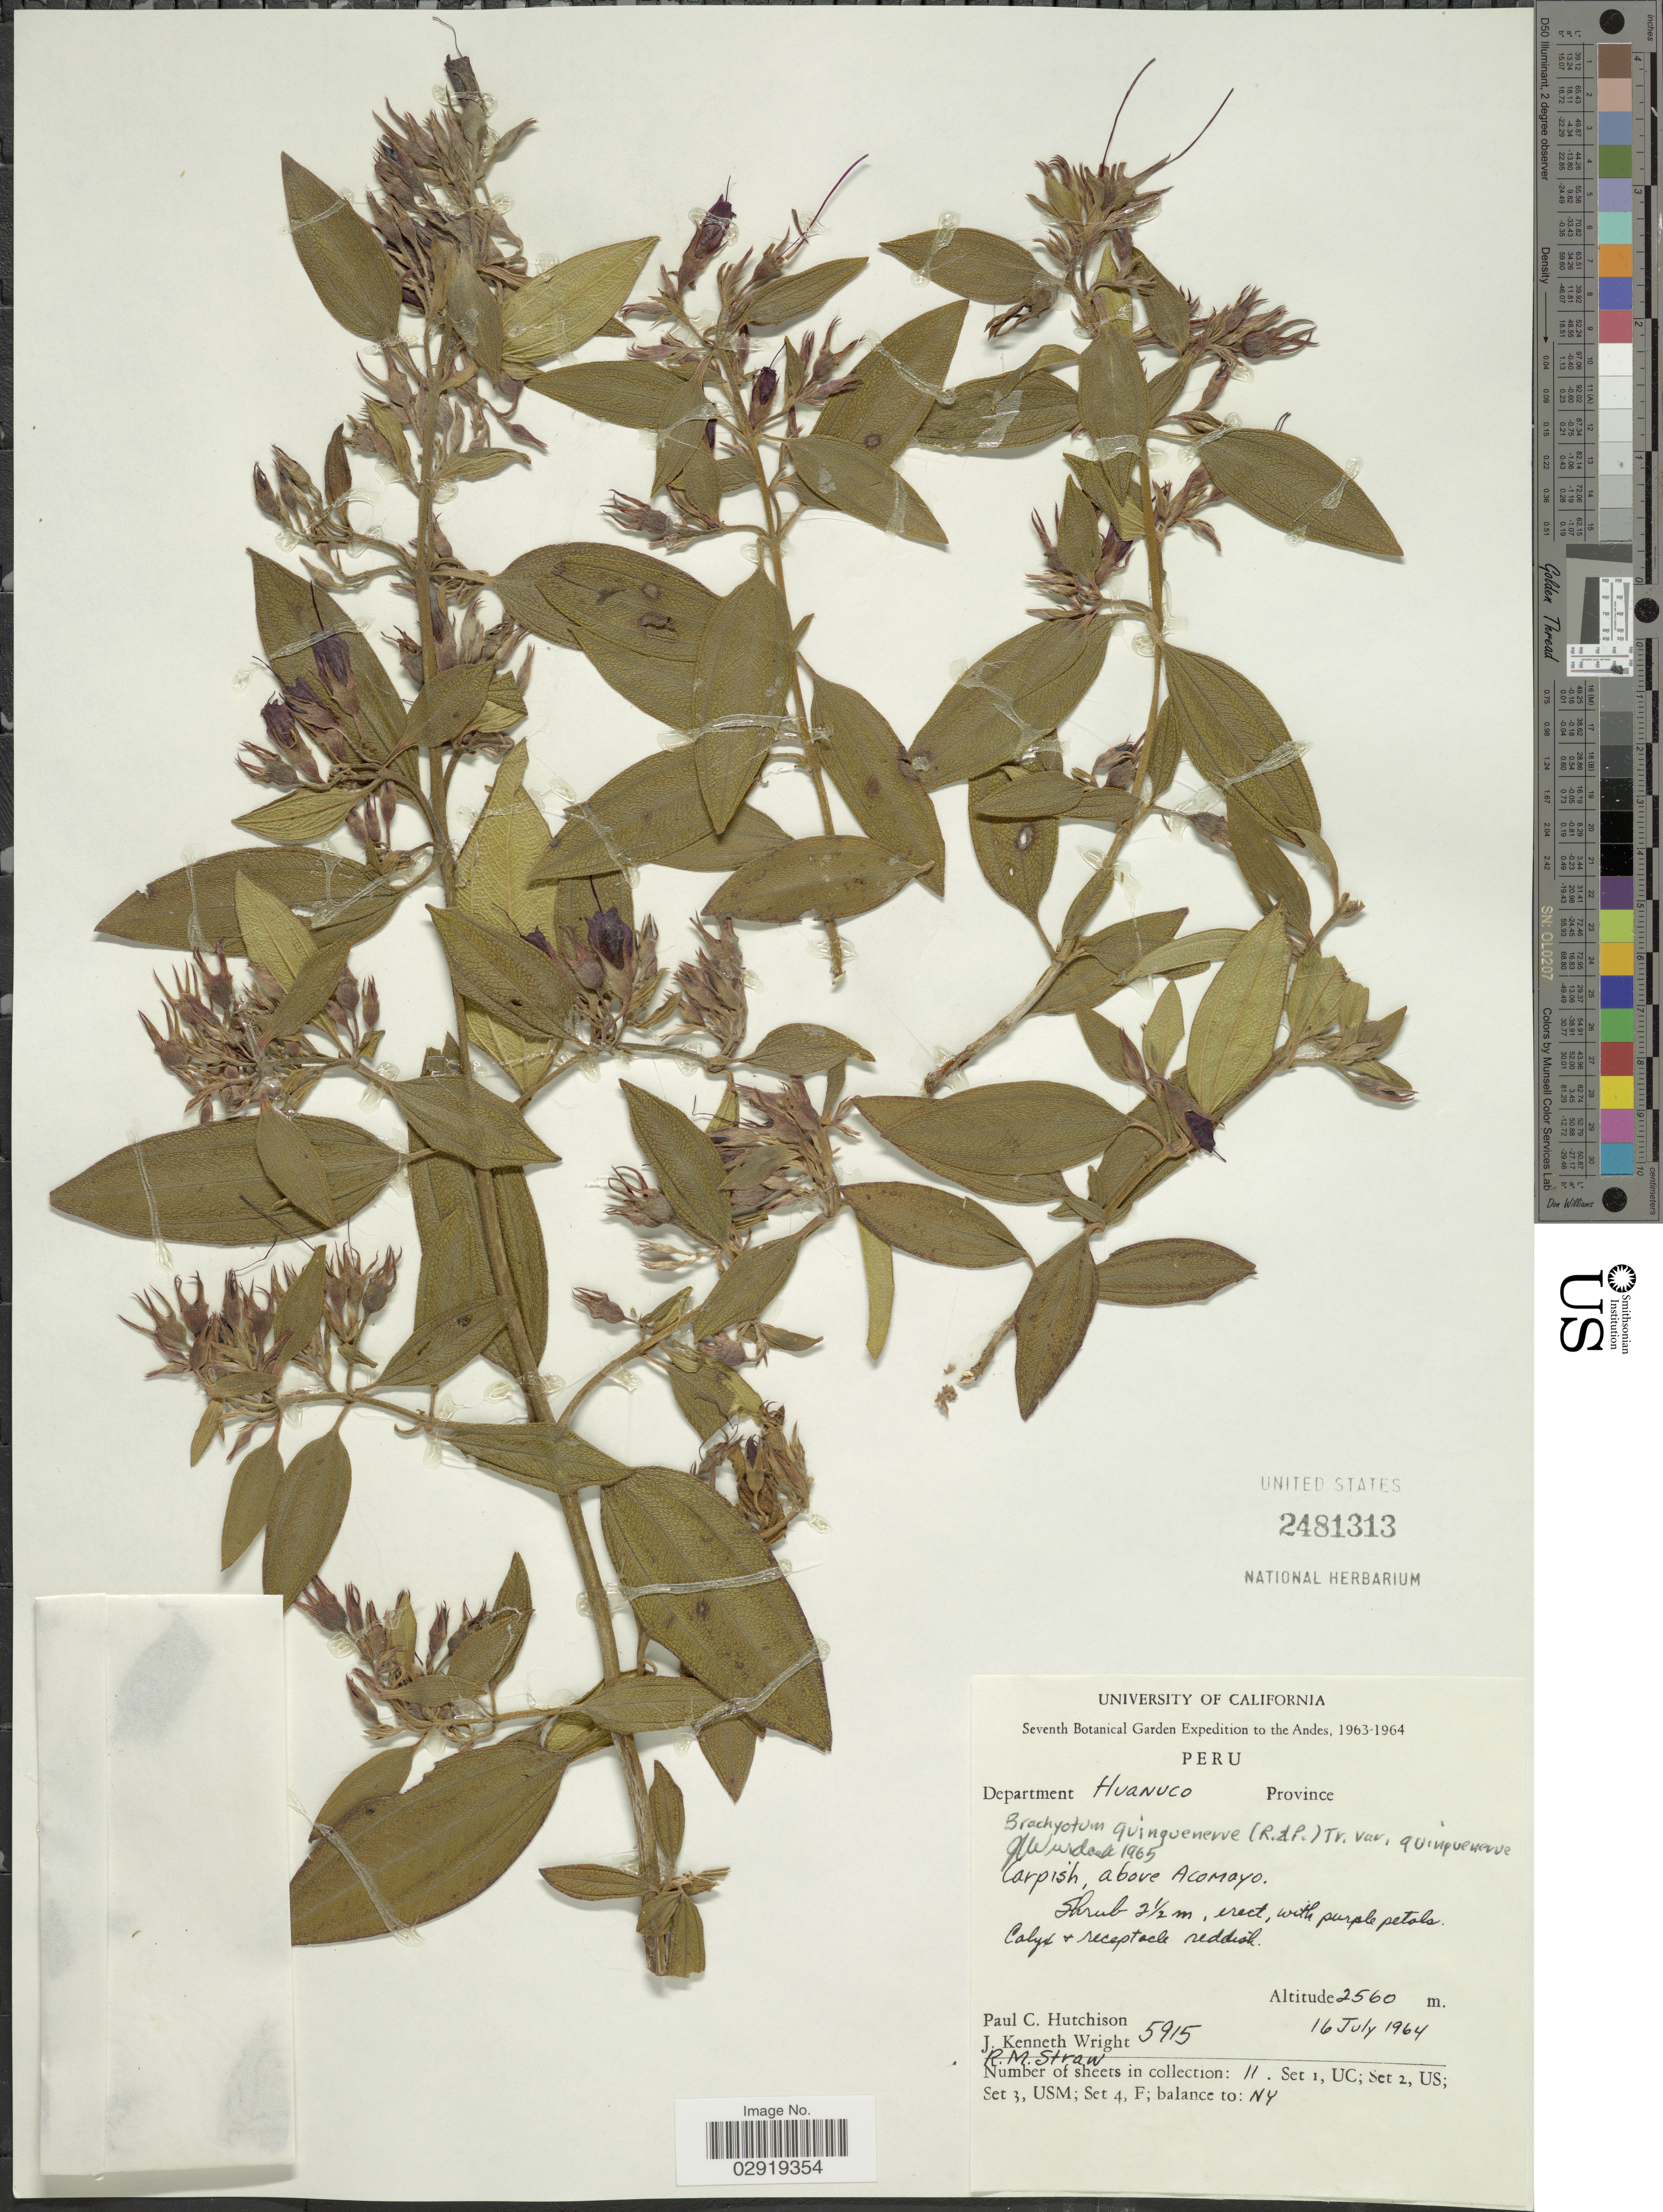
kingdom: Plantae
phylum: Tracheophyta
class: Magnoliopsida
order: Myrtales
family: Melastomataceae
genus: Brachyotum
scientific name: Brachyotum quinquenerve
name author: (Ruiz & Pav.) Triana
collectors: P. C. Hutchison, J. K. Wright & R. M. Straw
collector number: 5915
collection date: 1964-07-16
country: Peru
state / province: Huánuco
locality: Andes. Department Huanuco. Carpish, above Acomayo.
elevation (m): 2560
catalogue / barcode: US 2481313